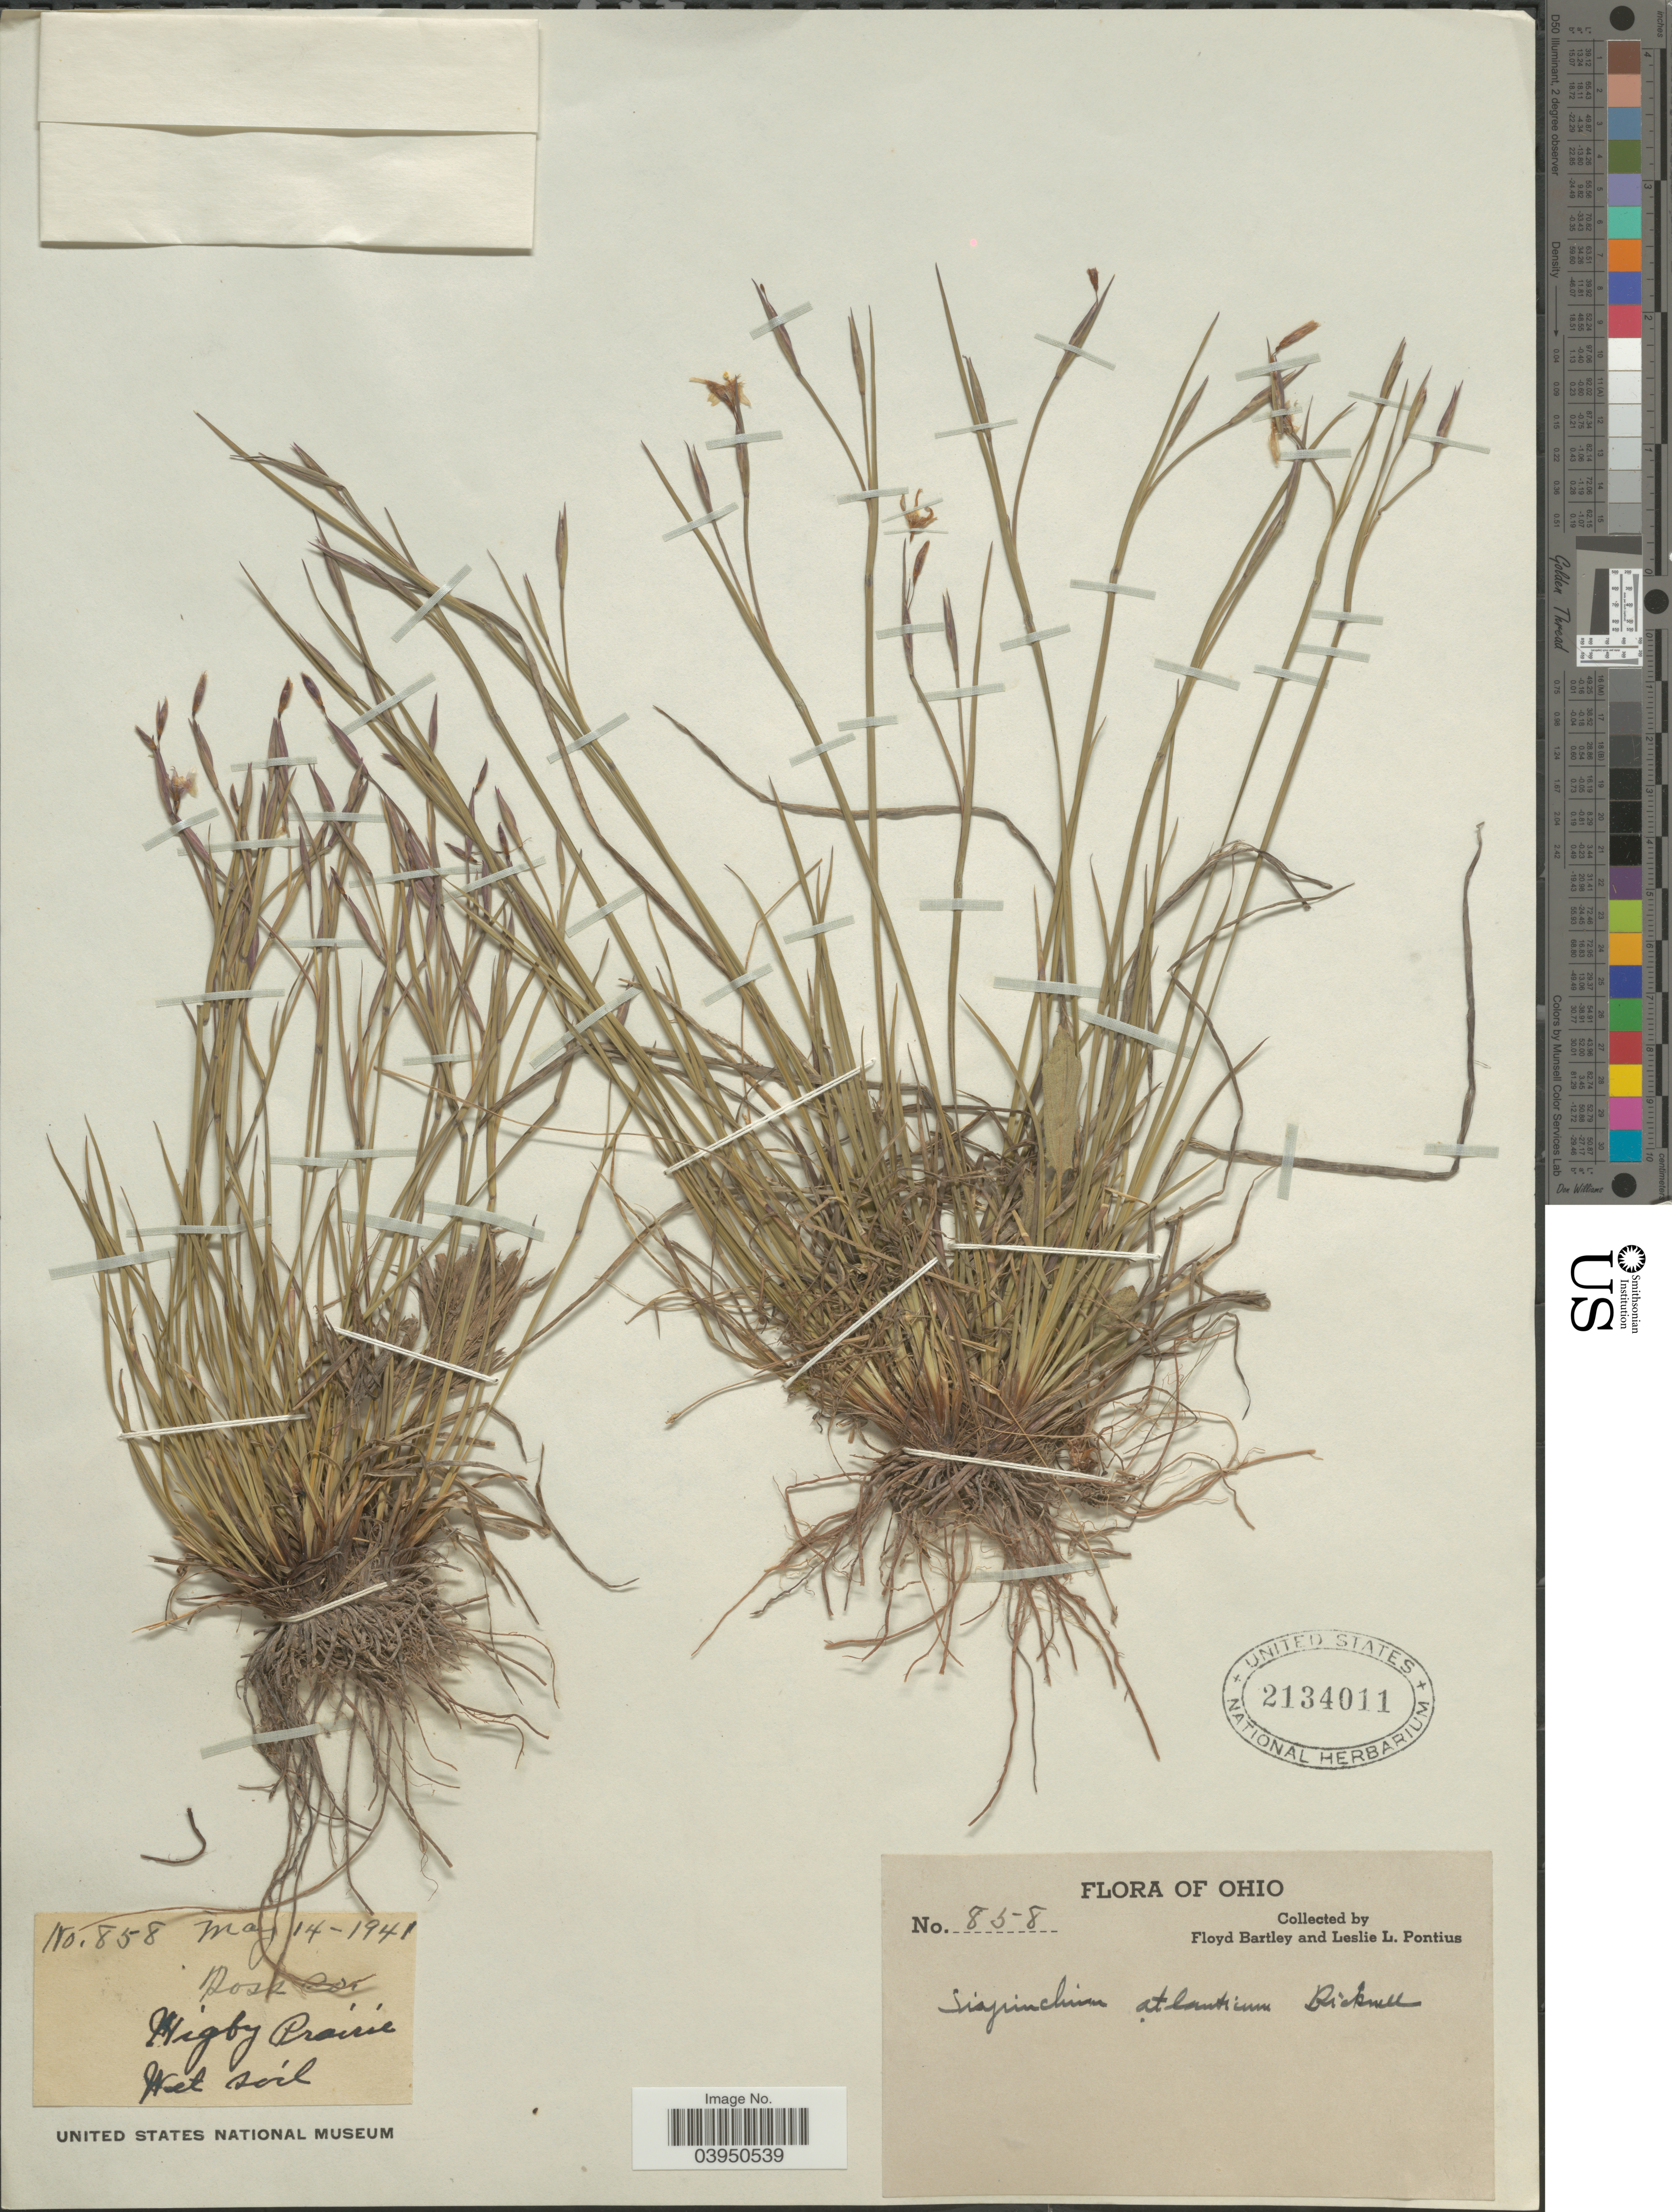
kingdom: Plantae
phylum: Tracheophyta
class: Liliopsida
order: Asparagales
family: Iridaceae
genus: Sisyrinchium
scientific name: Sisyrinchium atlanticum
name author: E.P. Bicknell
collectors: F. Bartley & L. Pontius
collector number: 858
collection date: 1941-05-14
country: United States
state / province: Ohio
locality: Ross Co. Migby Prairie.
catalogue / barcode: US 2134011